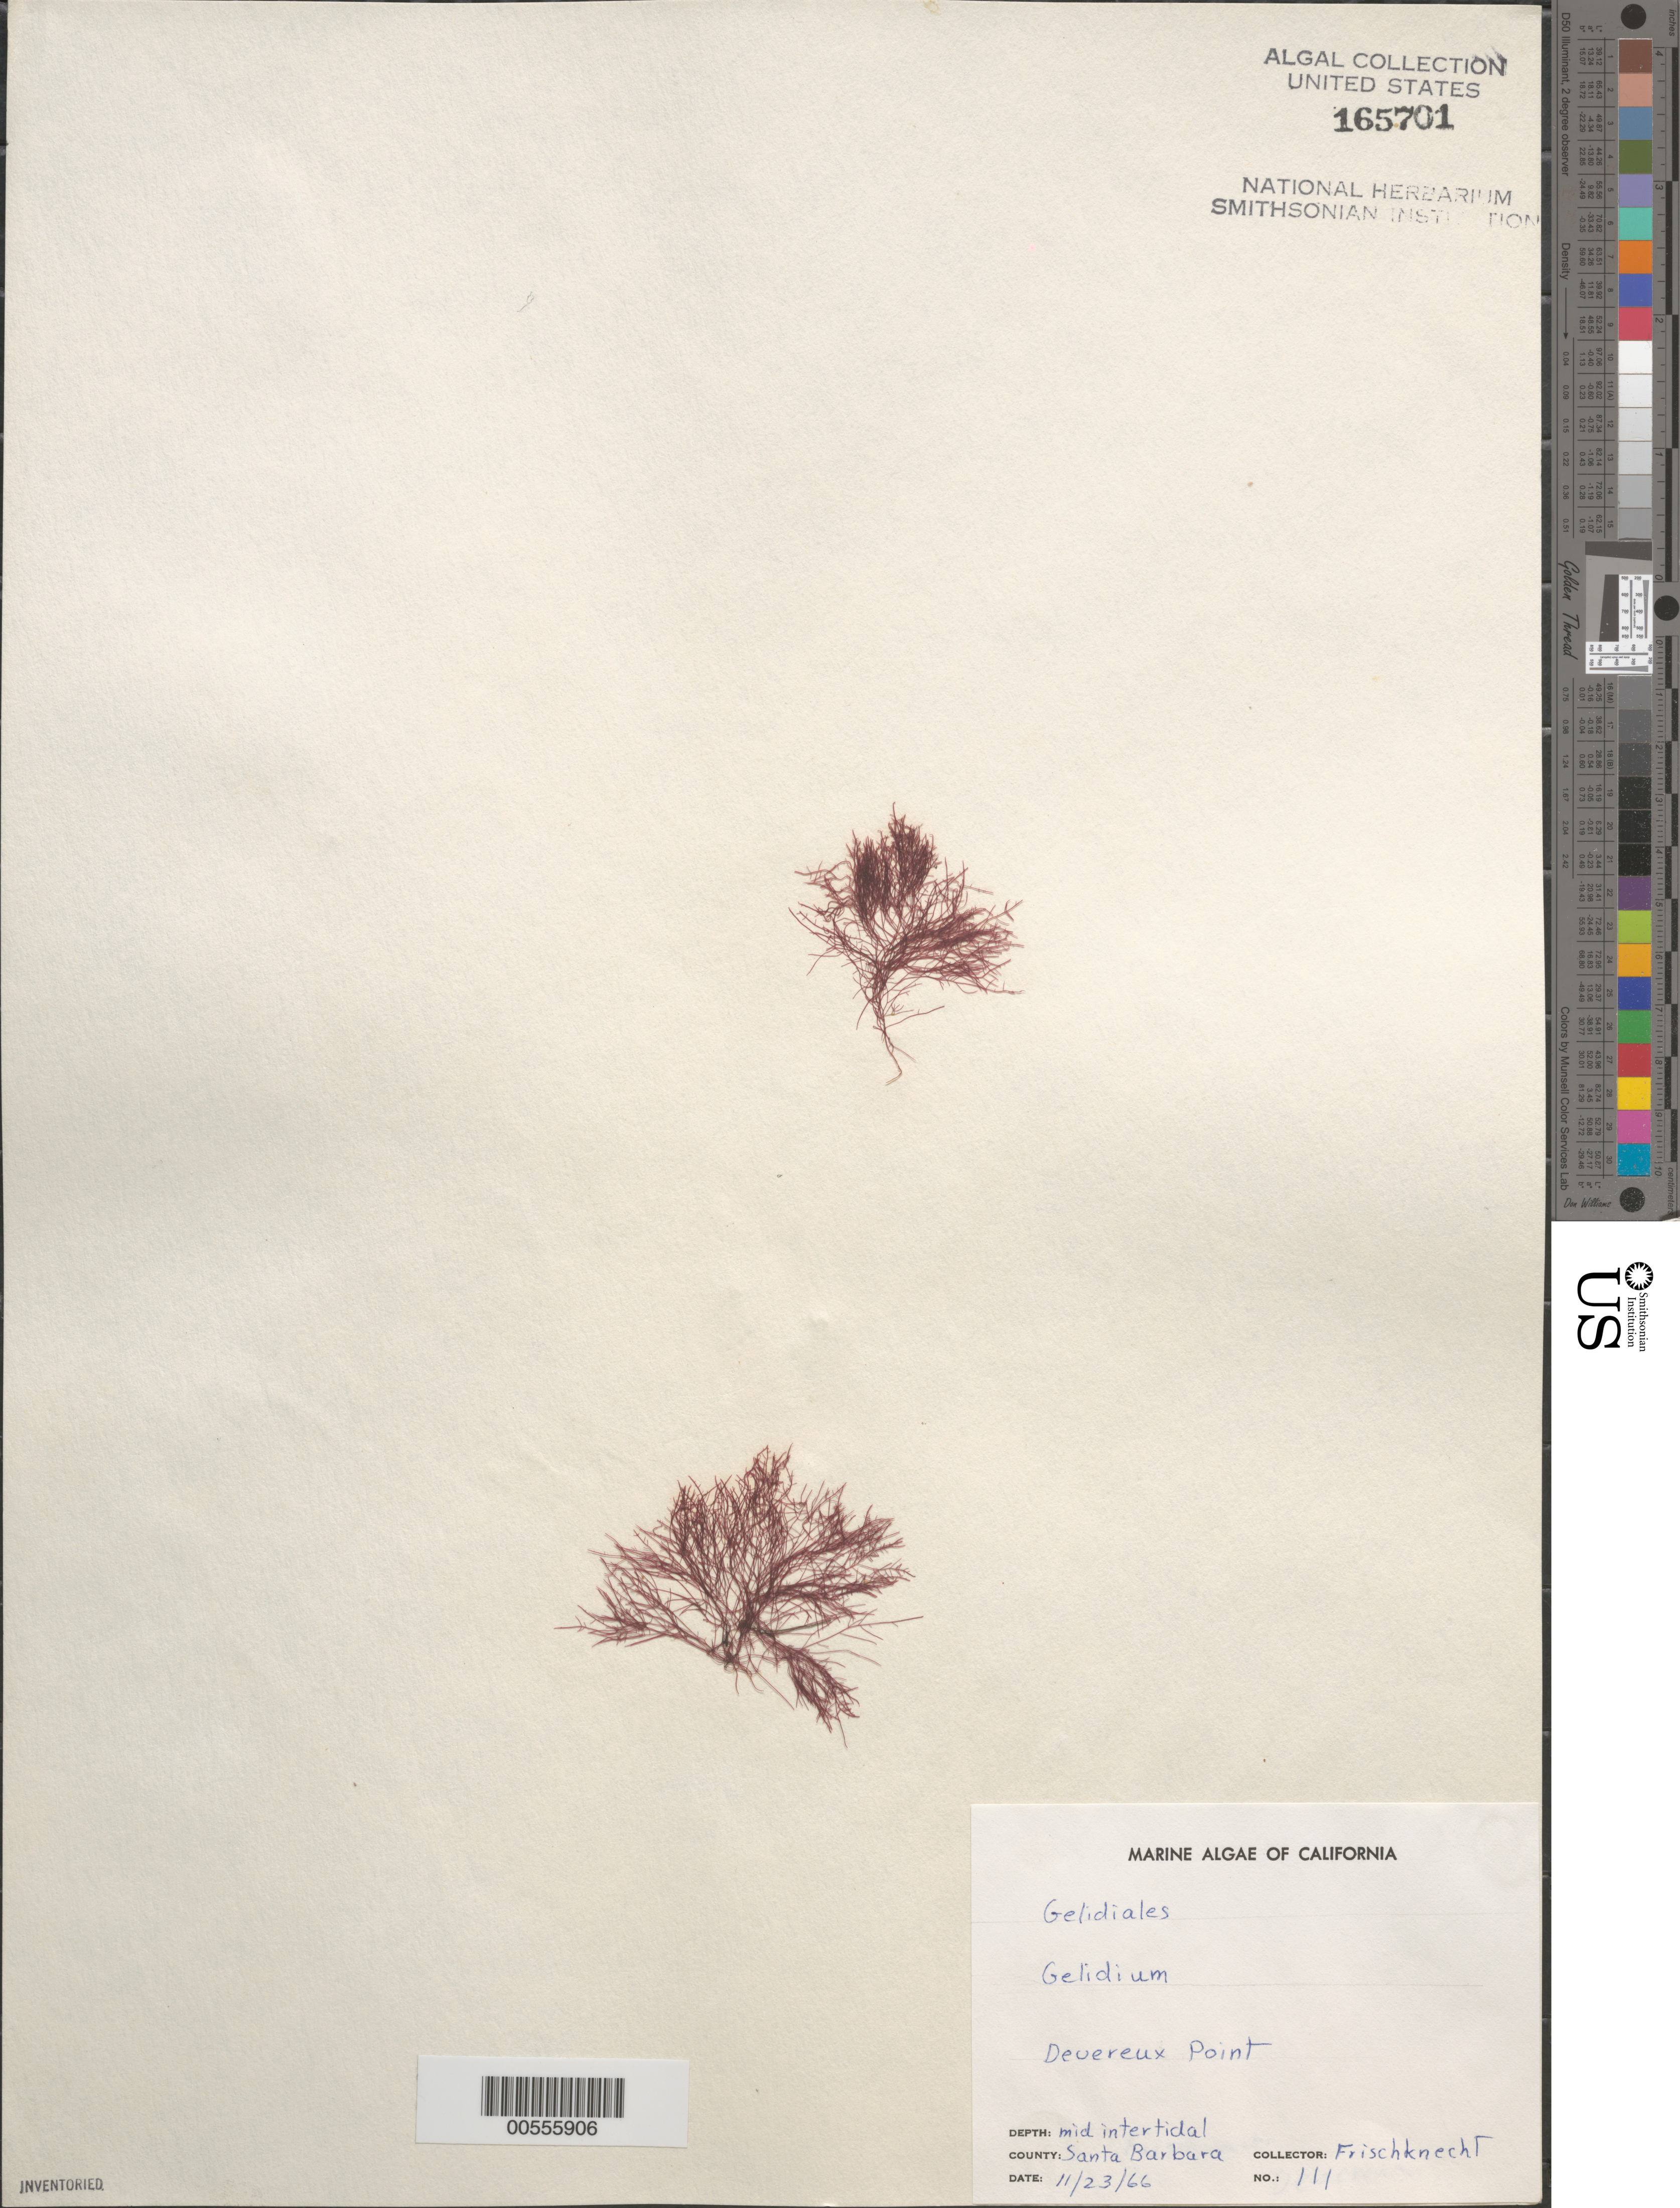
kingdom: Plantae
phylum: Rhodophyta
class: Florideophyceae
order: Gelidiales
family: Gelidiaceae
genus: Gelidium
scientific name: Gelidium sp.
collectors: -. Frischknecht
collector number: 111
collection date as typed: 23 Nov 1966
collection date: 1966-11-23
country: United States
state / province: California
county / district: Santa Barbara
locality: Devereux Point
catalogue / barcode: US 165701